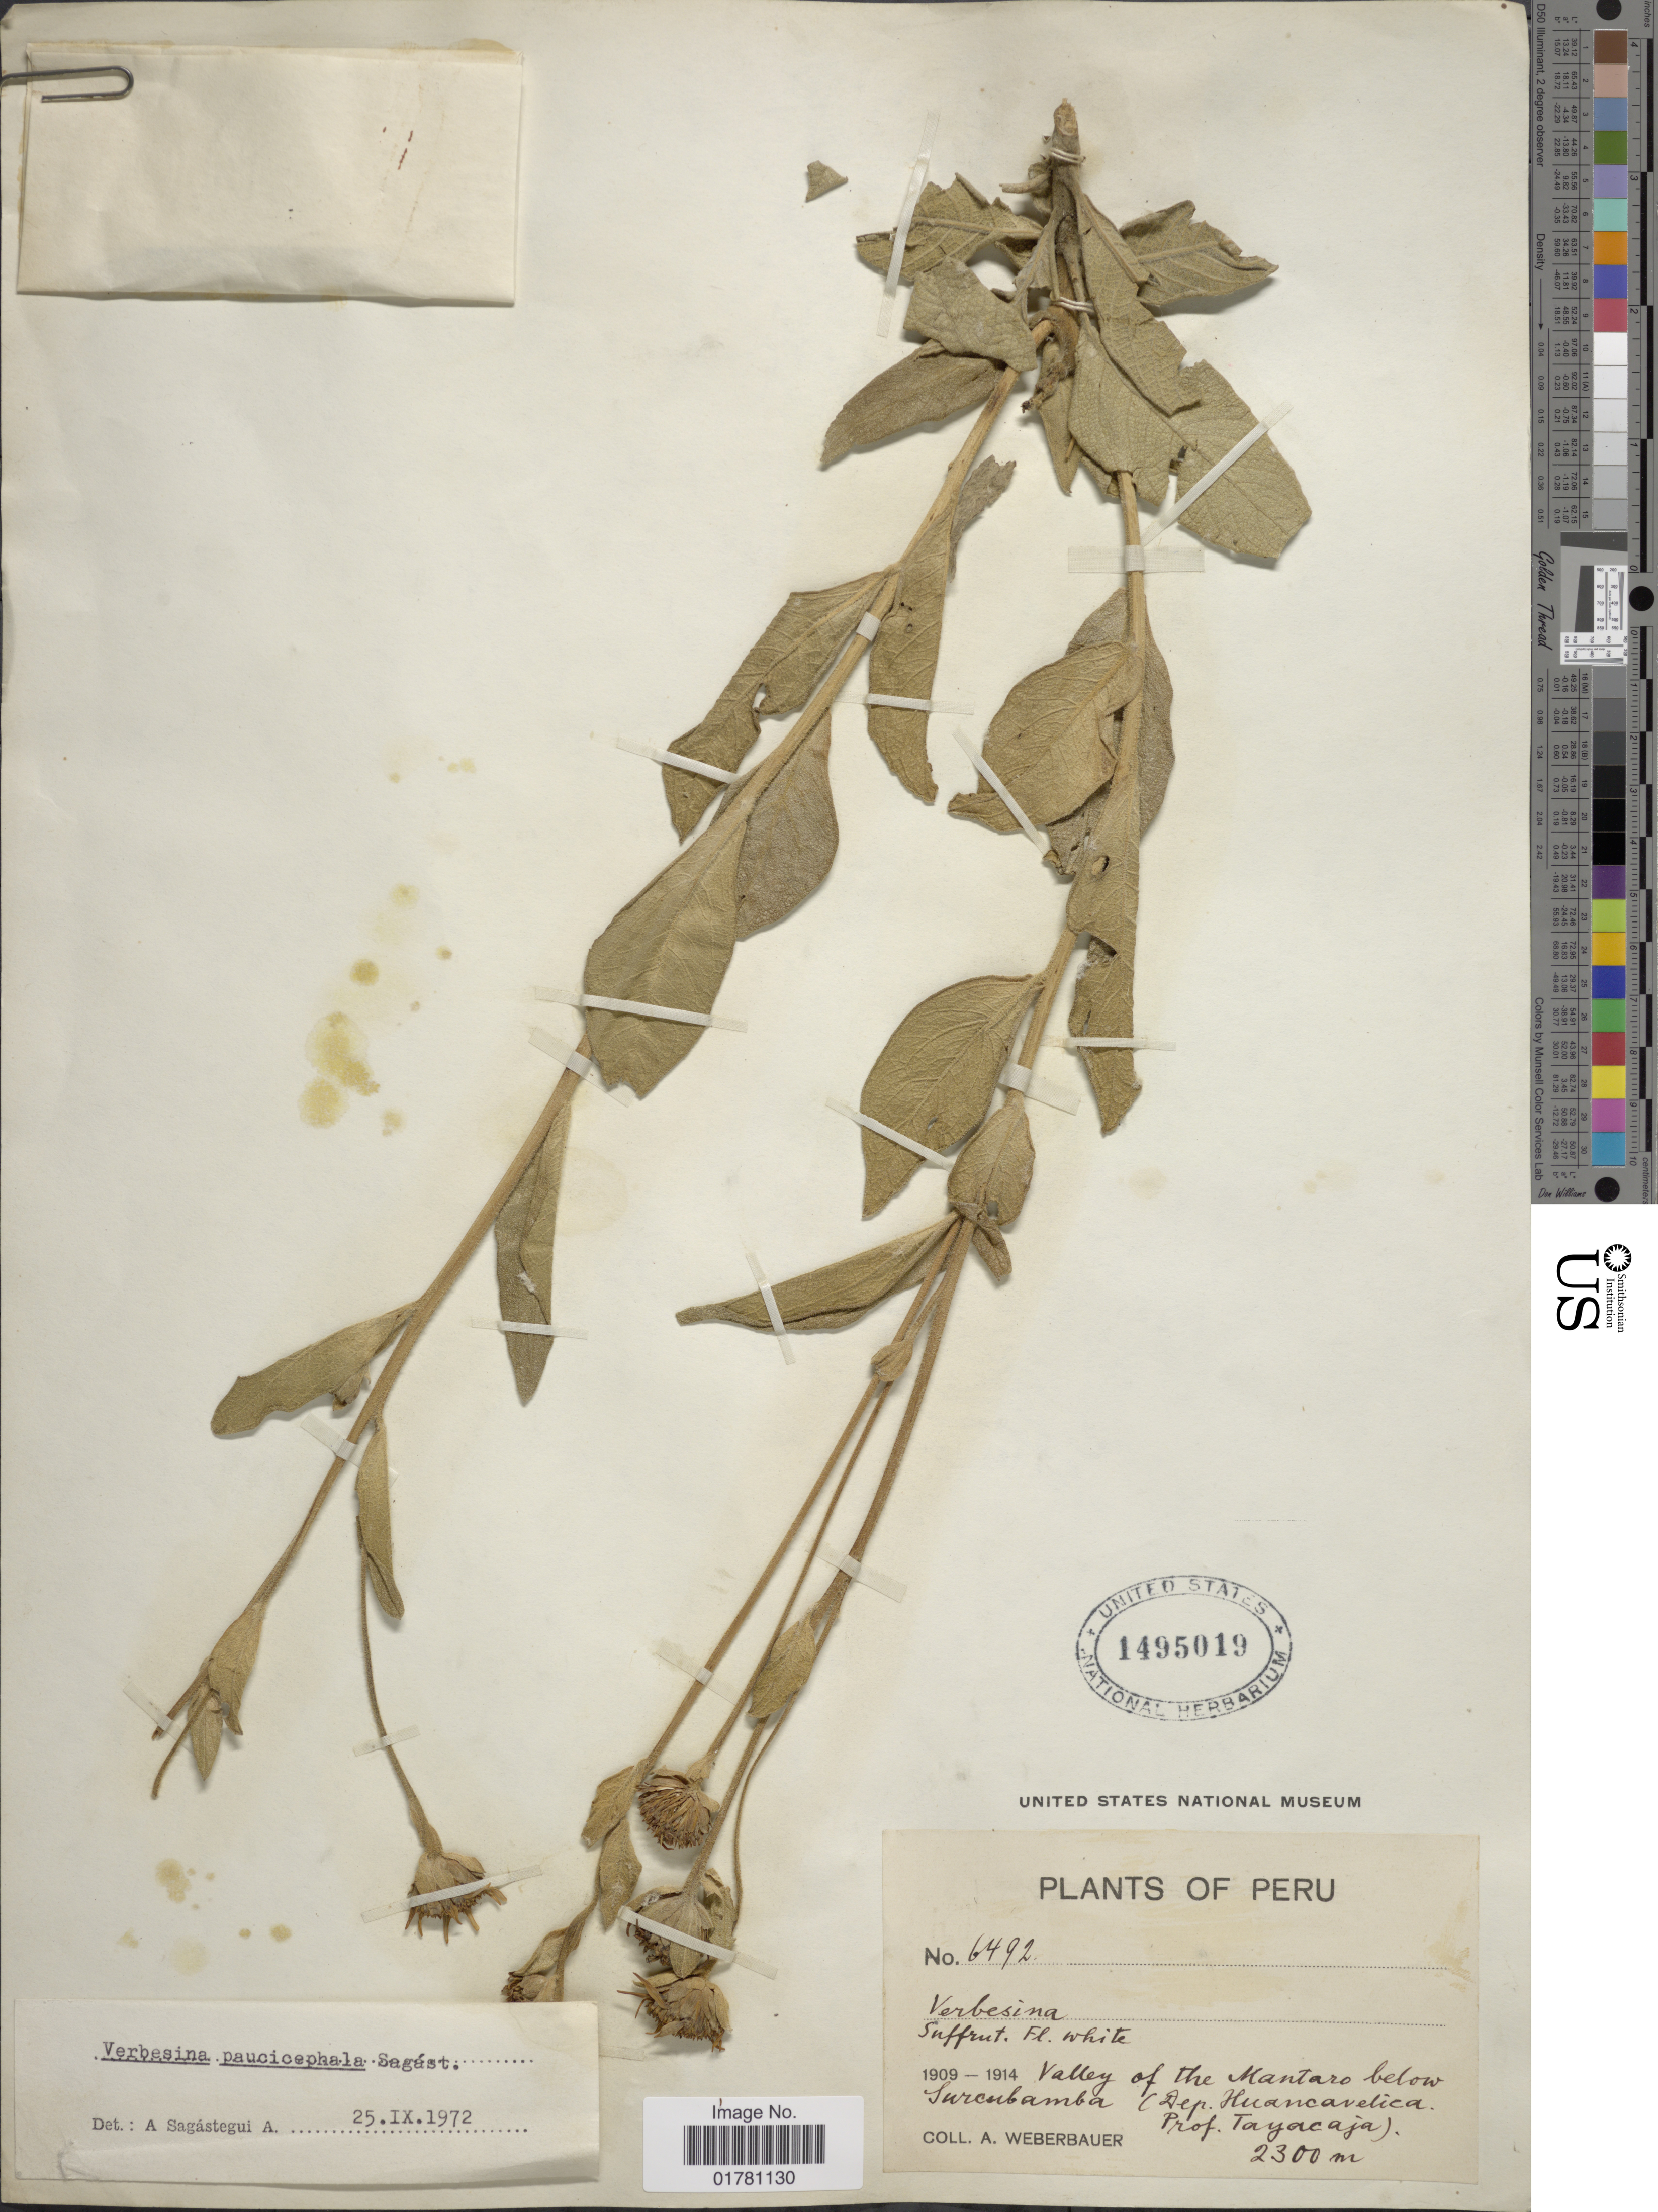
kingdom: Plantae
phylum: Tracheophyta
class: Magnoliopsida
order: Asterales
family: Asteraceae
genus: Verbesina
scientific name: Verbesina paucicephala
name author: Sagást.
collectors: A. Weberbauer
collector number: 6492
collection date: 1904/1914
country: Peru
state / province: Huancavelica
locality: Valley of the Mantaro below Surcubamba (Dep Huancavelica, Prov. Tayacaja)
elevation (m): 2300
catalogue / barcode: US 1495019